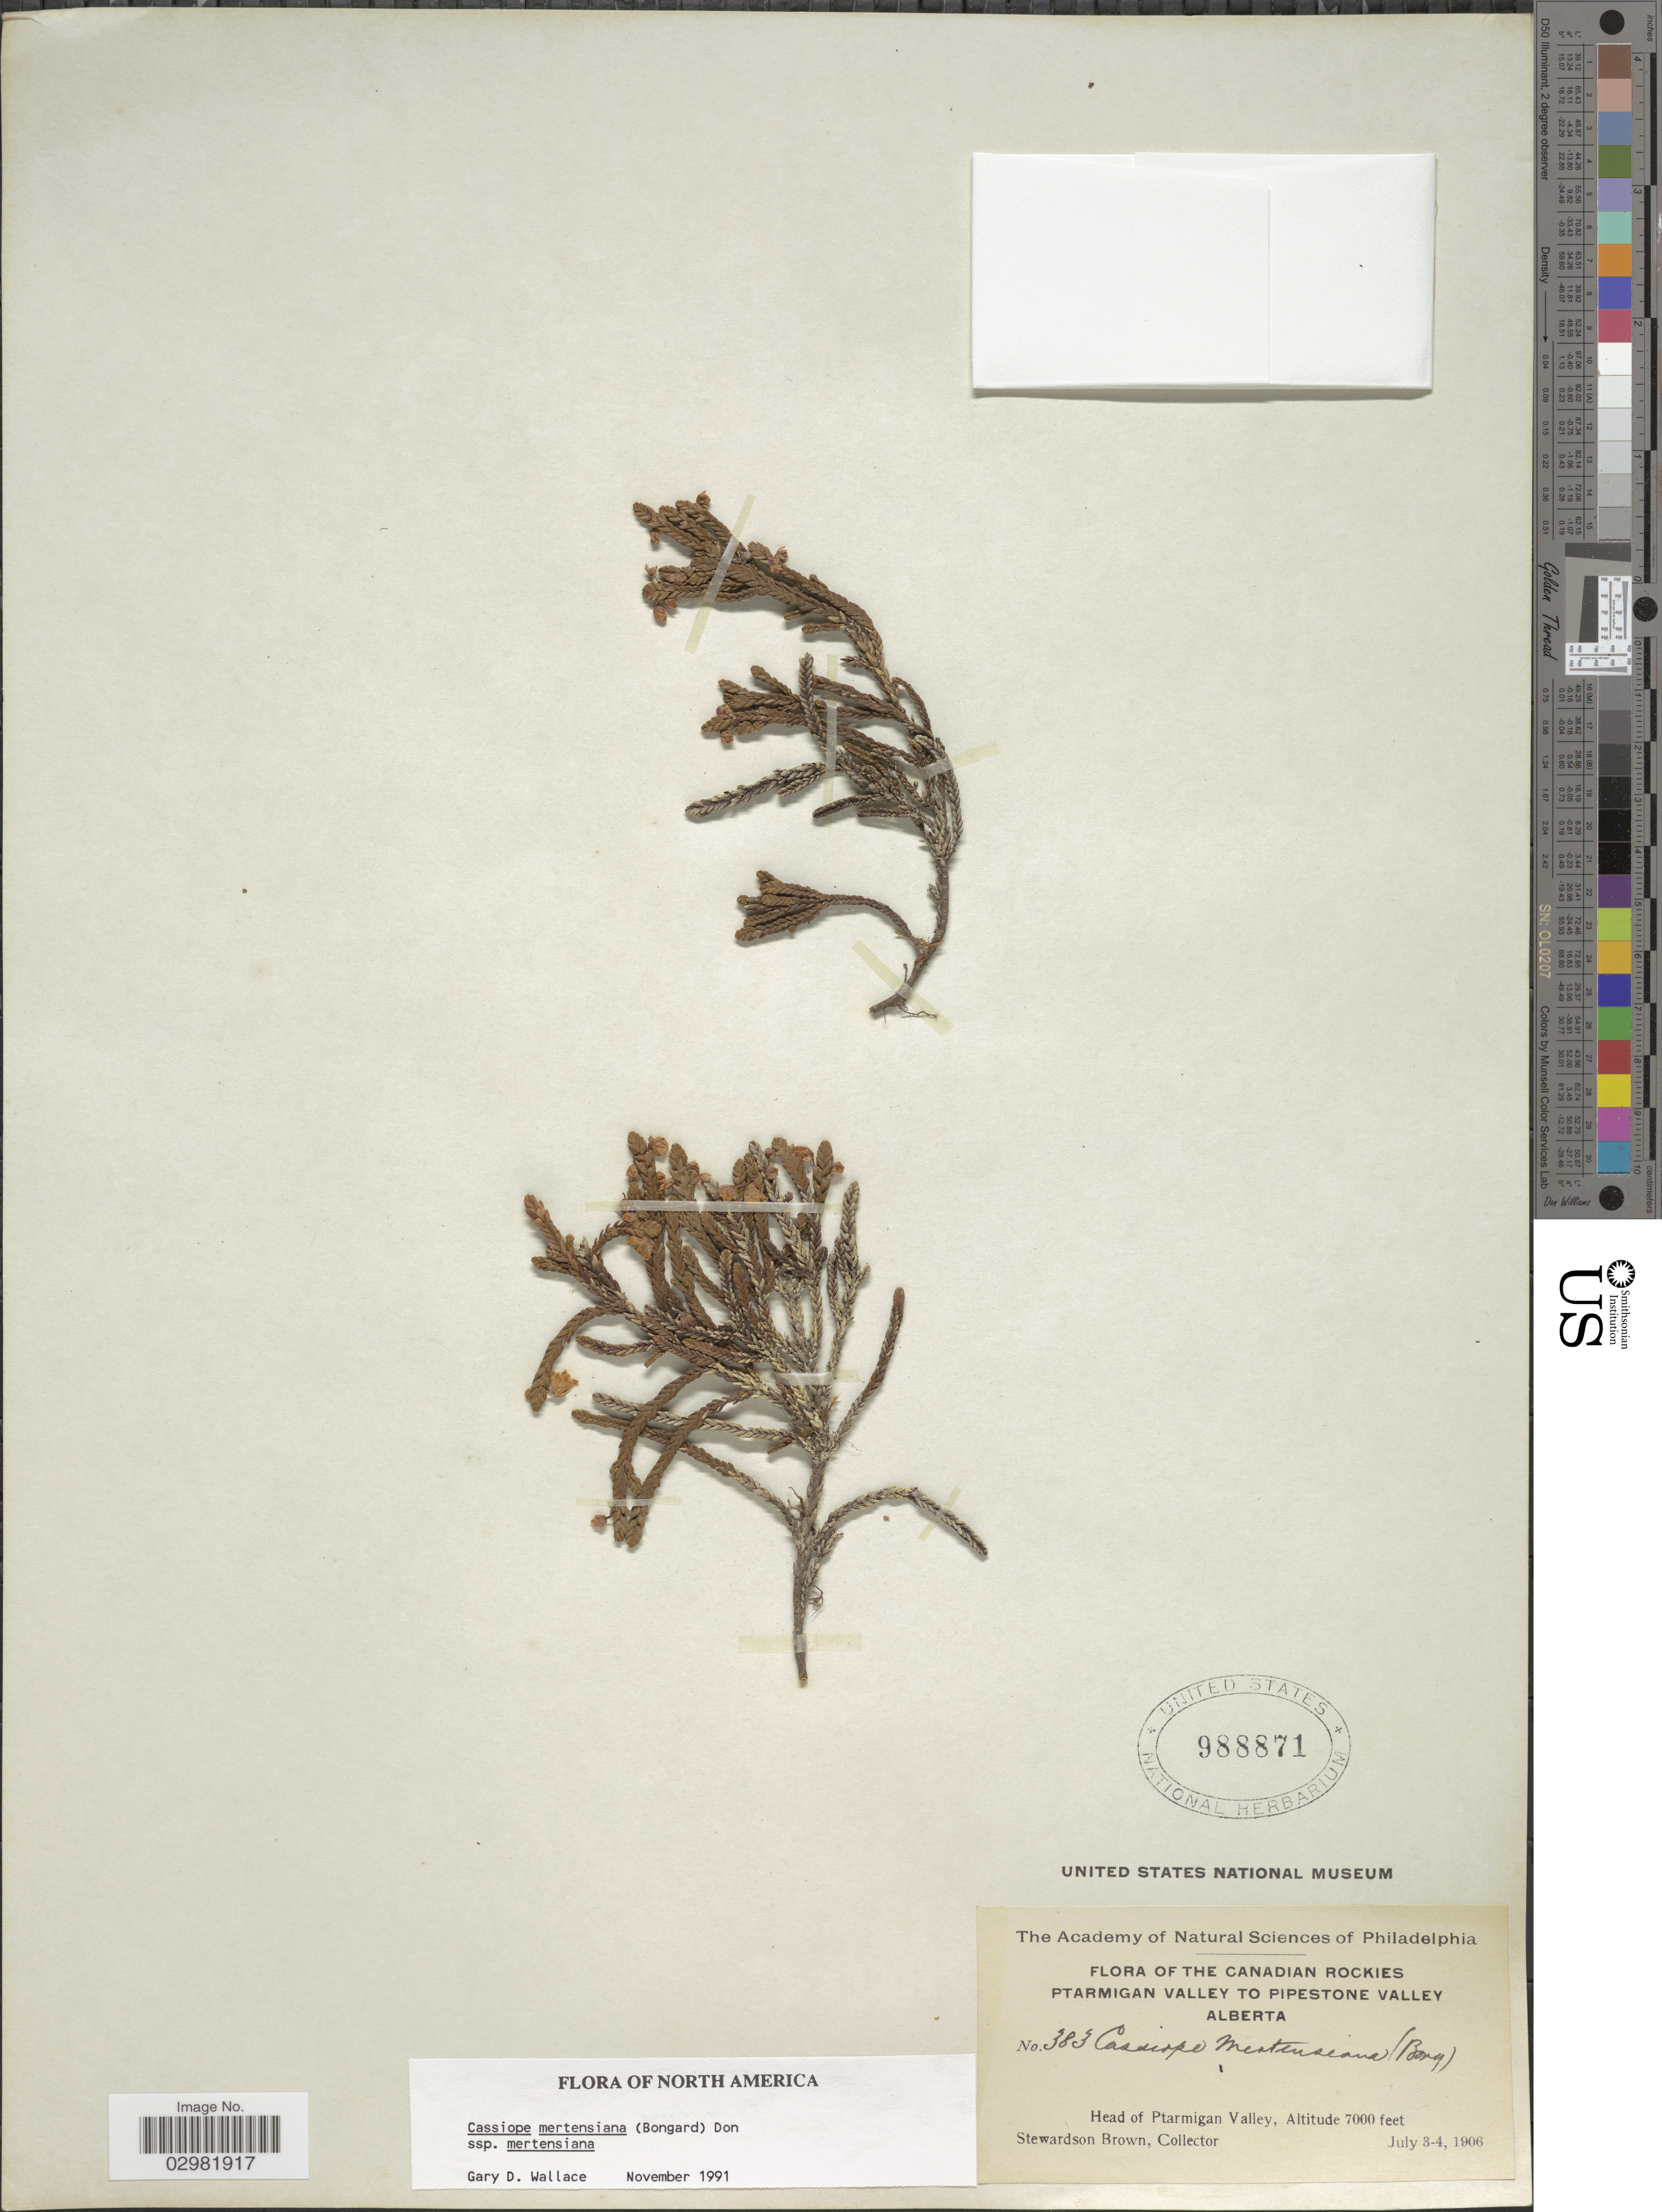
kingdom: Plantae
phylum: Tracheophyta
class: Magnoliopsida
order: Ericales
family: Ericaceae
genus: Cassiope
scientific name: Cassiope mertensiana subsp. mertensiana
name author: (Bong.) G. Don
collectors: S. Brown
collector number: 383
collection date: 1906-07-03/1906-07-04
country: Canada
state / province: Alberta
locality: The Canadian Rockies Ptarmigan Valley to Pipestone Valley, Head of Ptarmigan Valley.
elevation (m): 2134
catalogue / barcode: US 988871